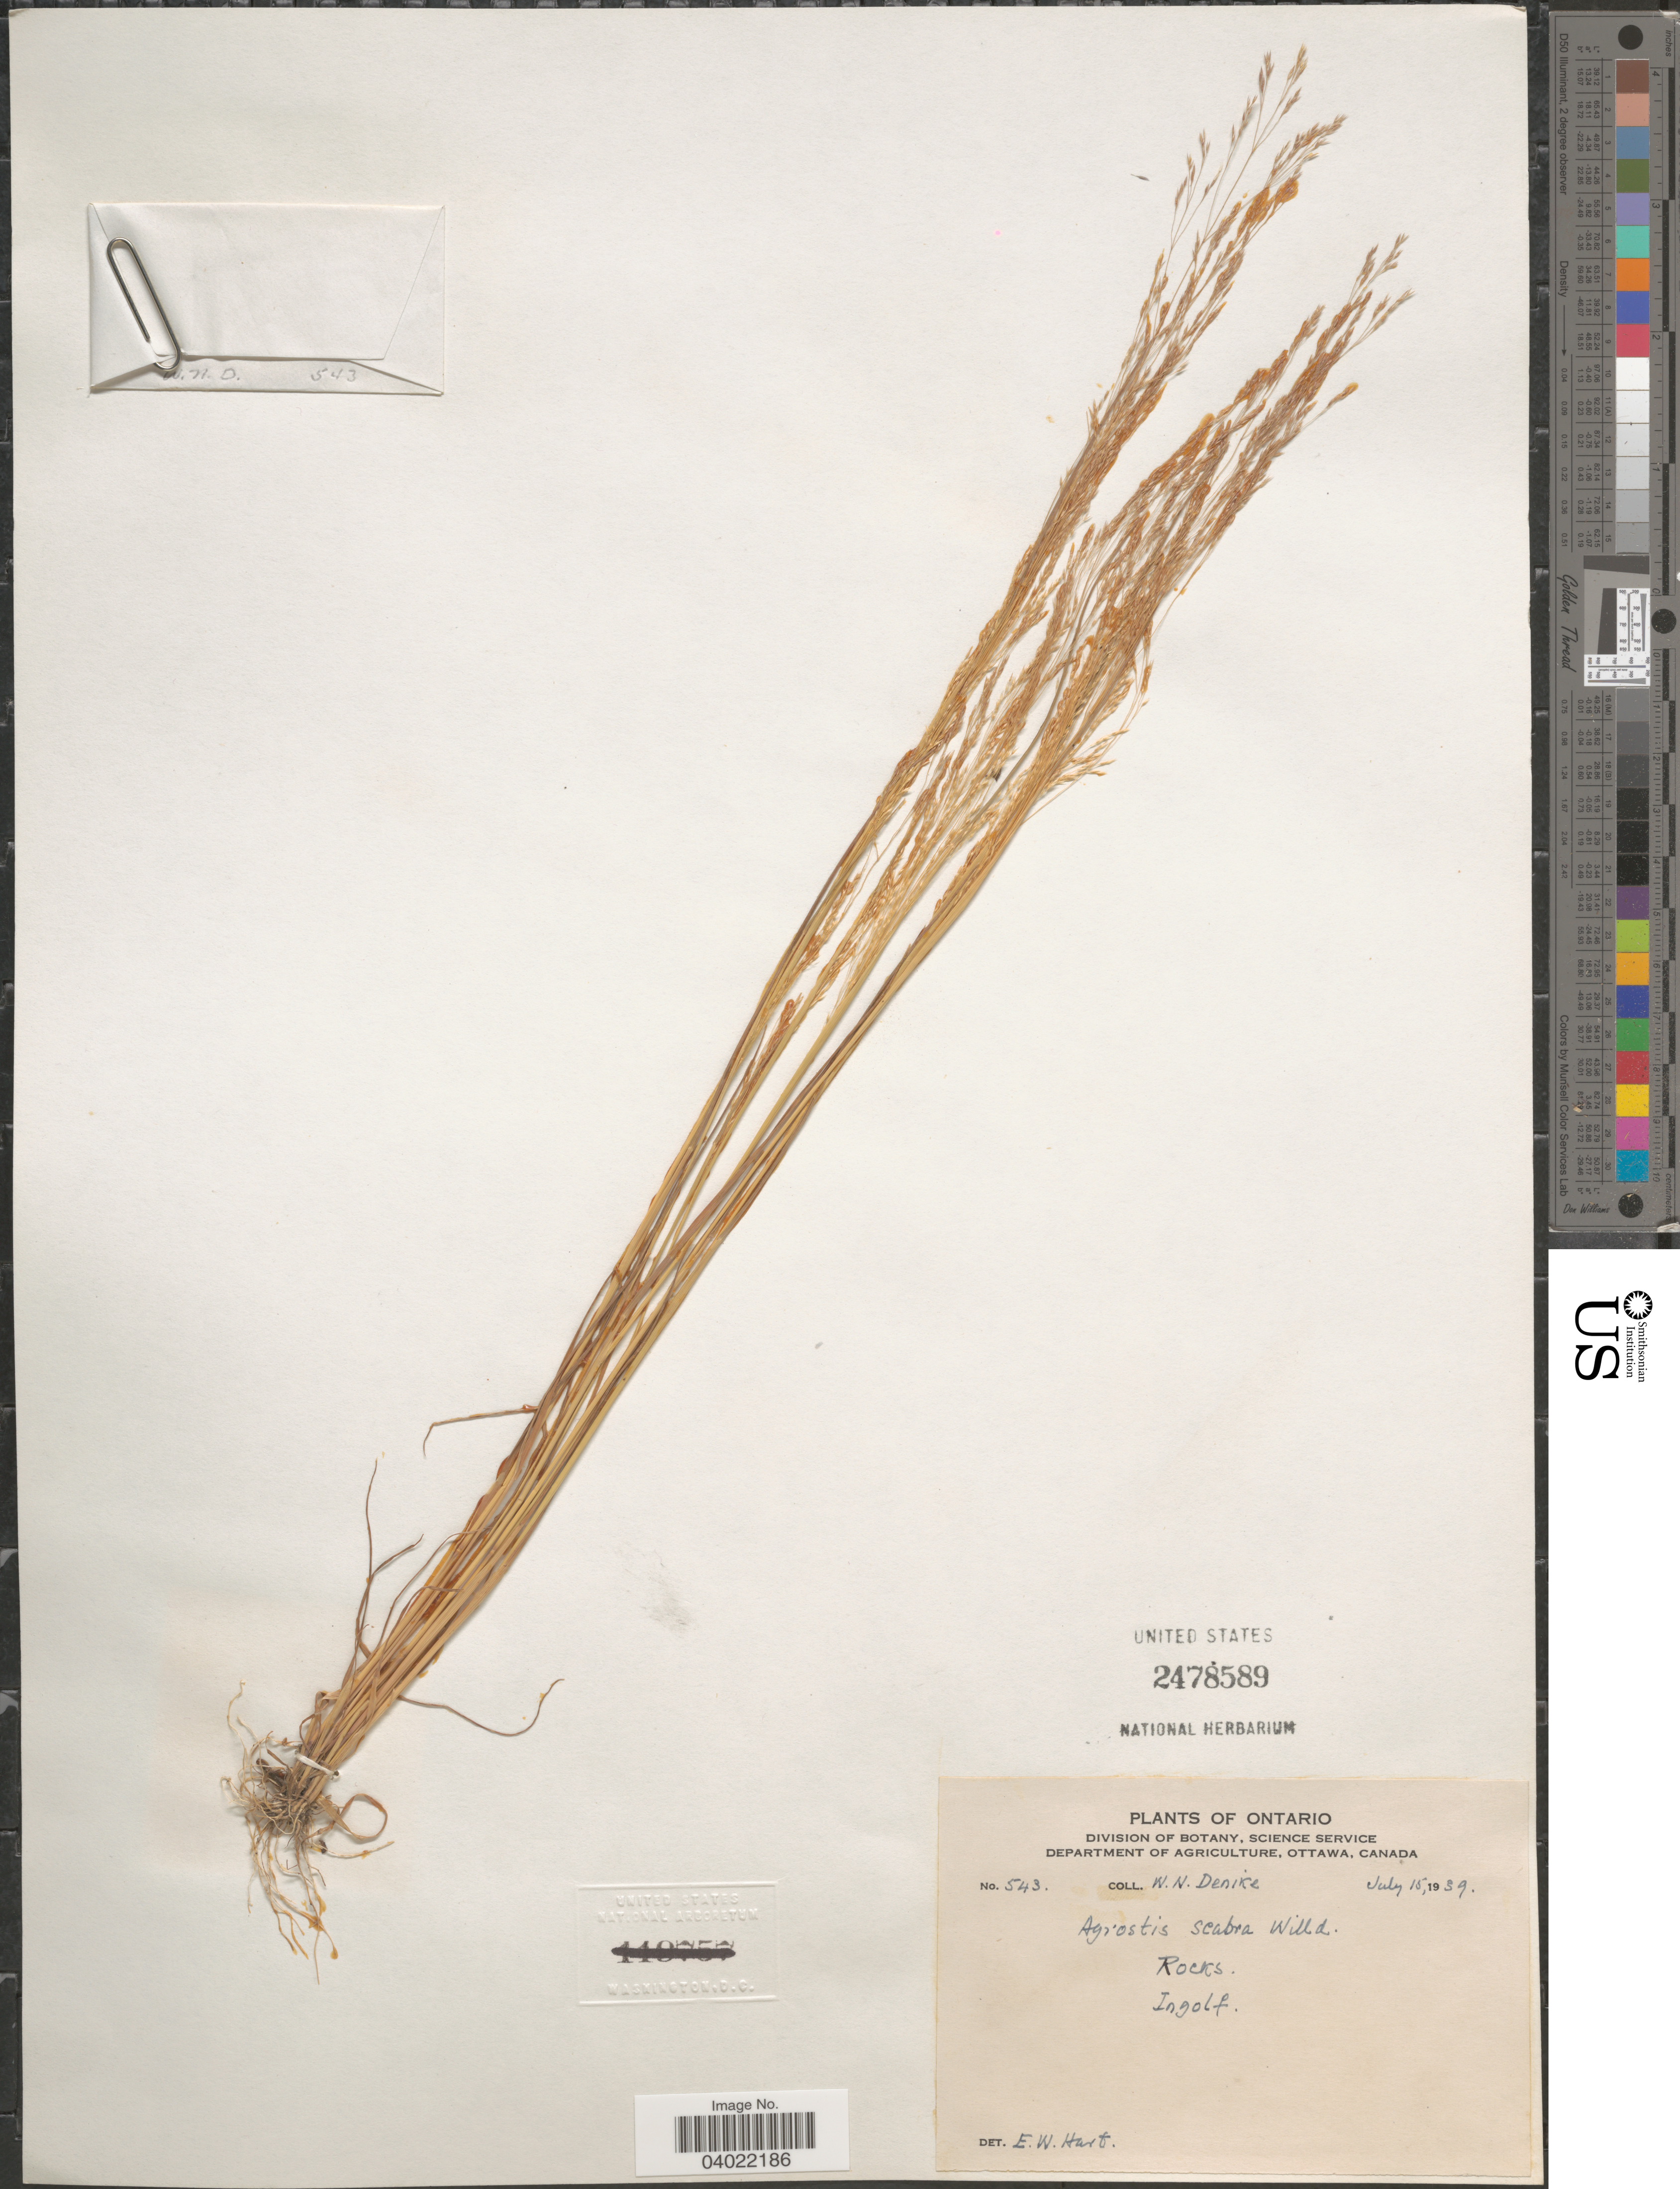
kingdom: Plantae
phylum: Tracheophyta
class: Liliopsida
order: Poales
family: Poaceae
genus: Agrostis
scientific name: Agrostis scabra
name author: Willd.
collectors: W. Denike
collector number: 543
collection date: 1939-07-15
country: Canada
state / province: Ontario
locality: Rocks. In golf.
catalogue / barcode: US 2478589